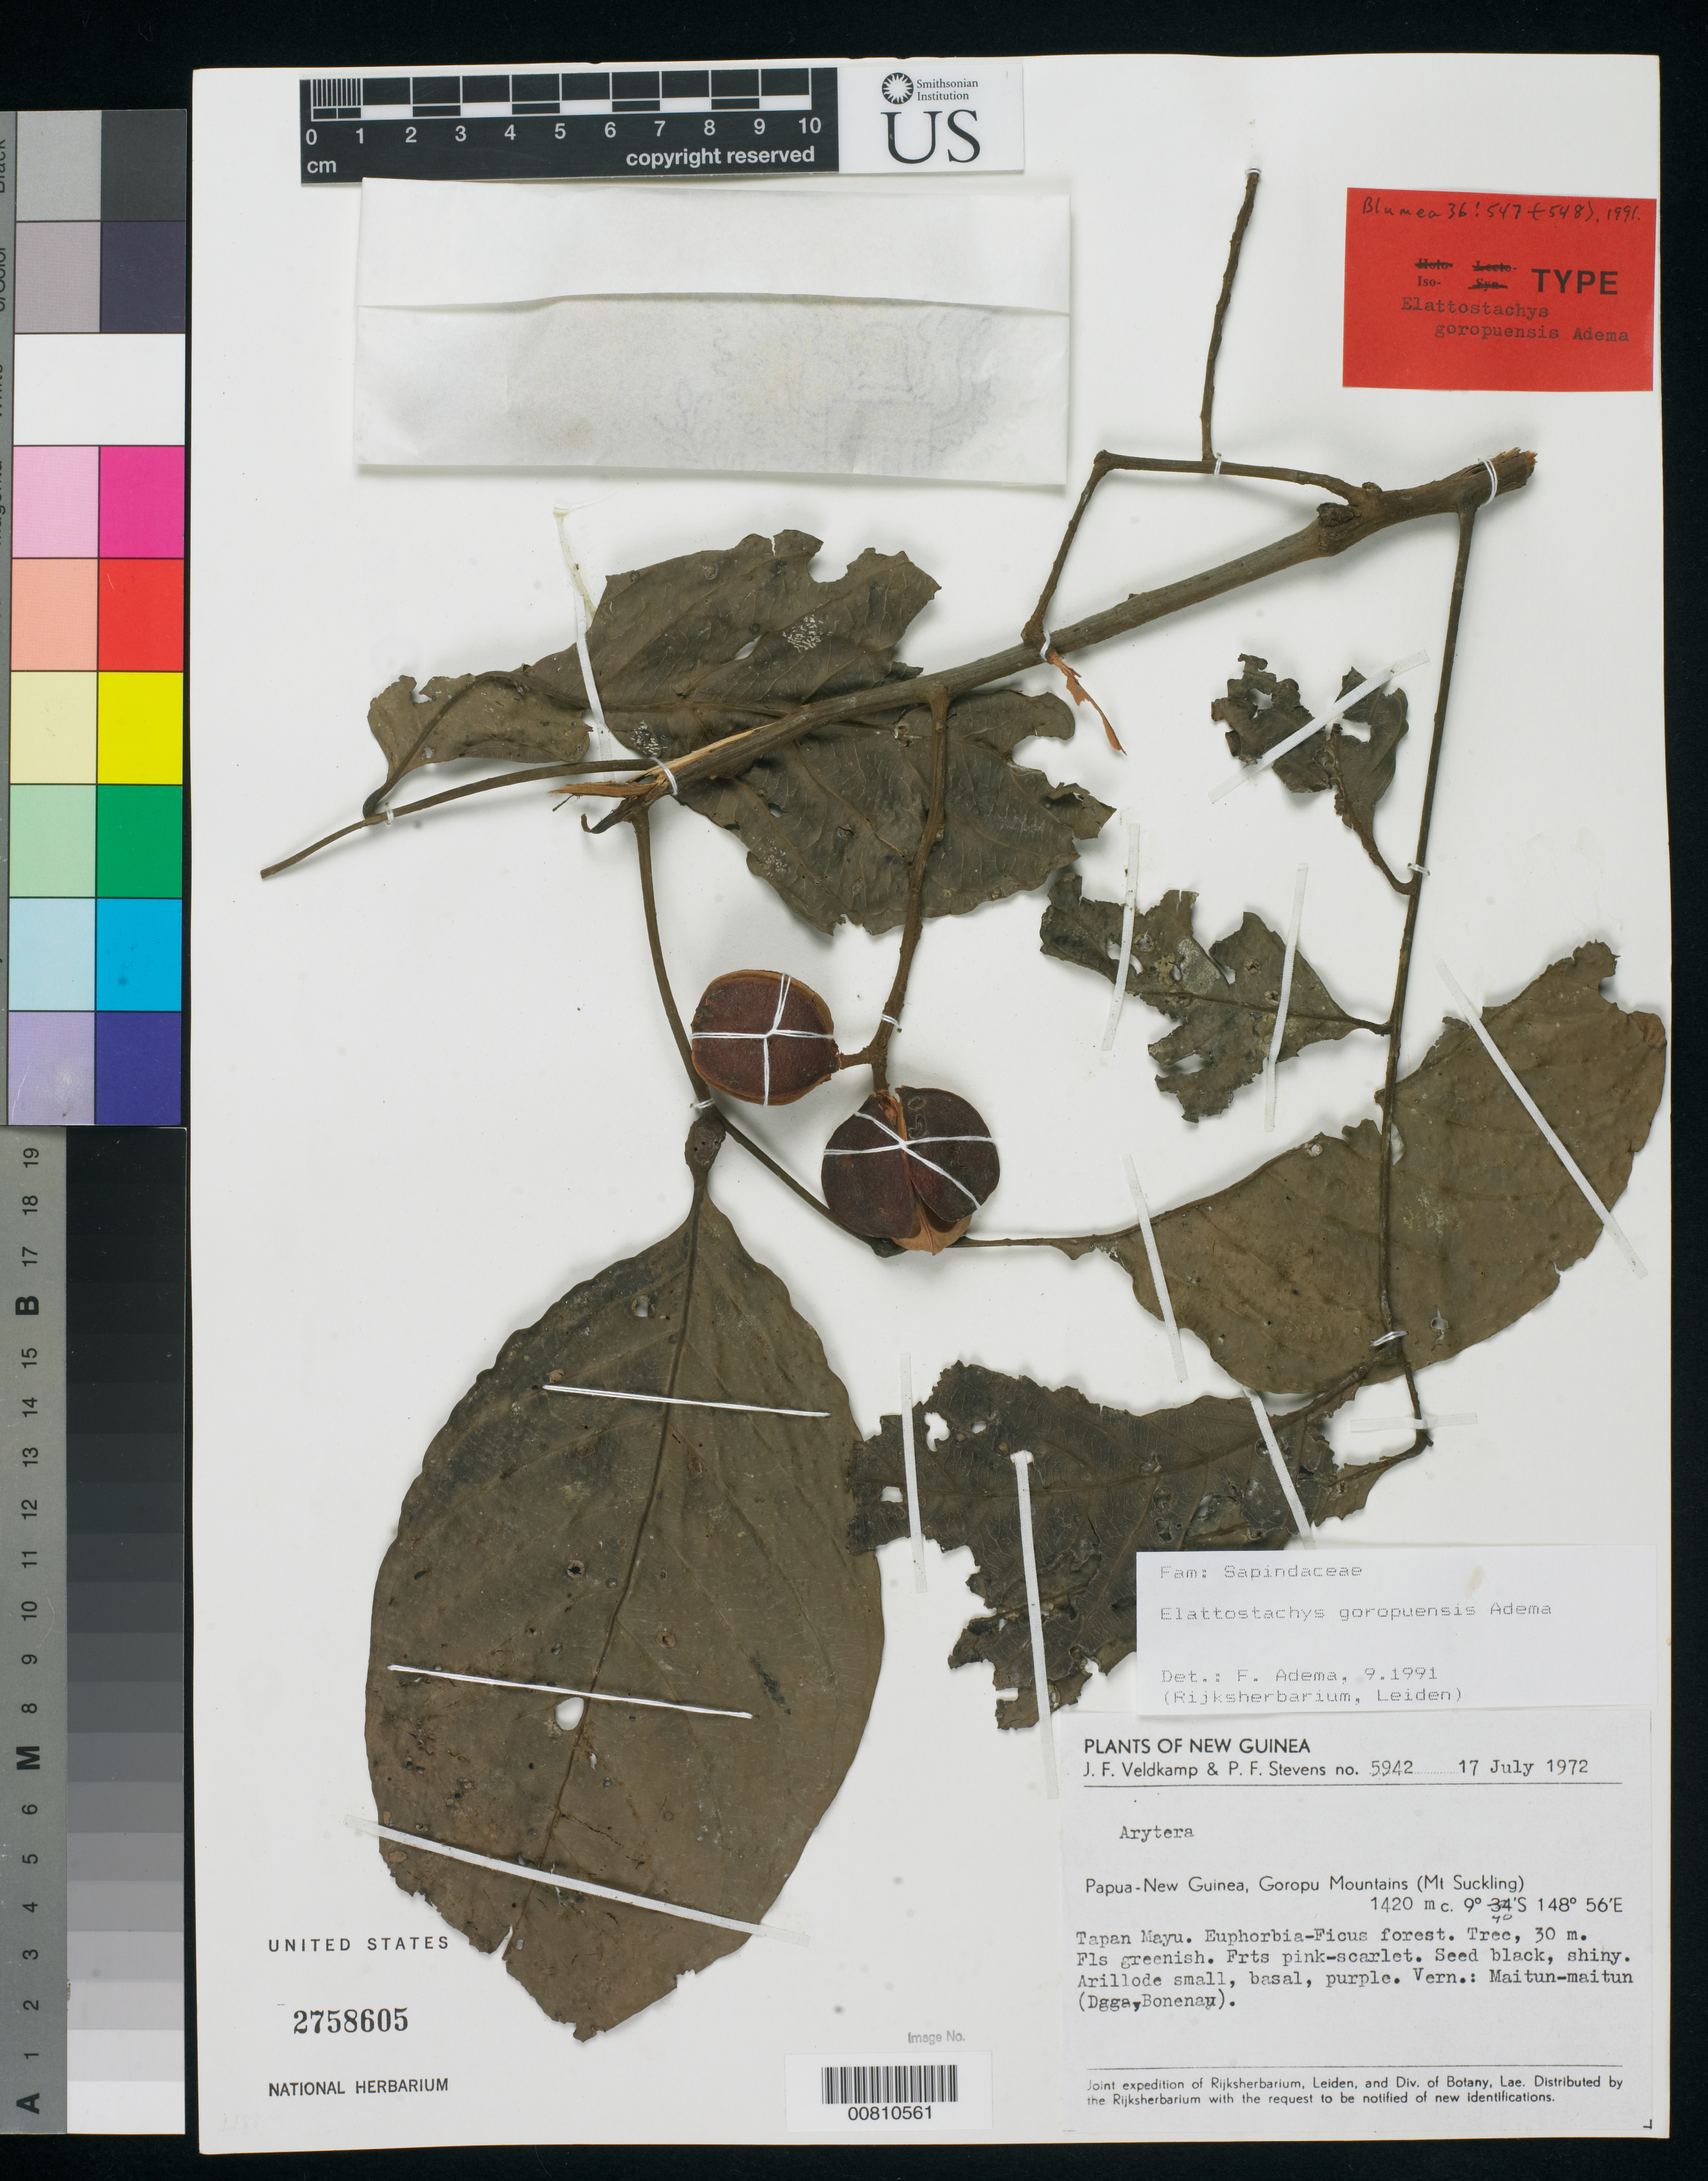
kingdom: Plantae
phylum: Tracheophyta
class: Magnoliopsida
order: Sapindales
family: Sapindaceae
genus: Elattostachys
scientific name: Elattostachys goropuensis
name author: Adema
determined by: Adema, F. A. C. B.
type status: Isotype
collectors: J. F. Veldkamp & P. F. Stevens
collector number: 5942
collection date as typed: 17 Jul 1972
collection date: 1972-07-17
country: Papua New Guinea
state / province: Northern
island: New Guinea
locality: Papua-New Guinea, Goropu Mountains (Mt. Suckling). Tapan Mayu.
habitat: Euphorbia-Ficus forest.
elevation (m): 1420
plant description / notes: Holotype at L.; Common name: Vern.: Maitun-maitun (Dgga-Bonenau)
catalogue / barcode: US 2758605